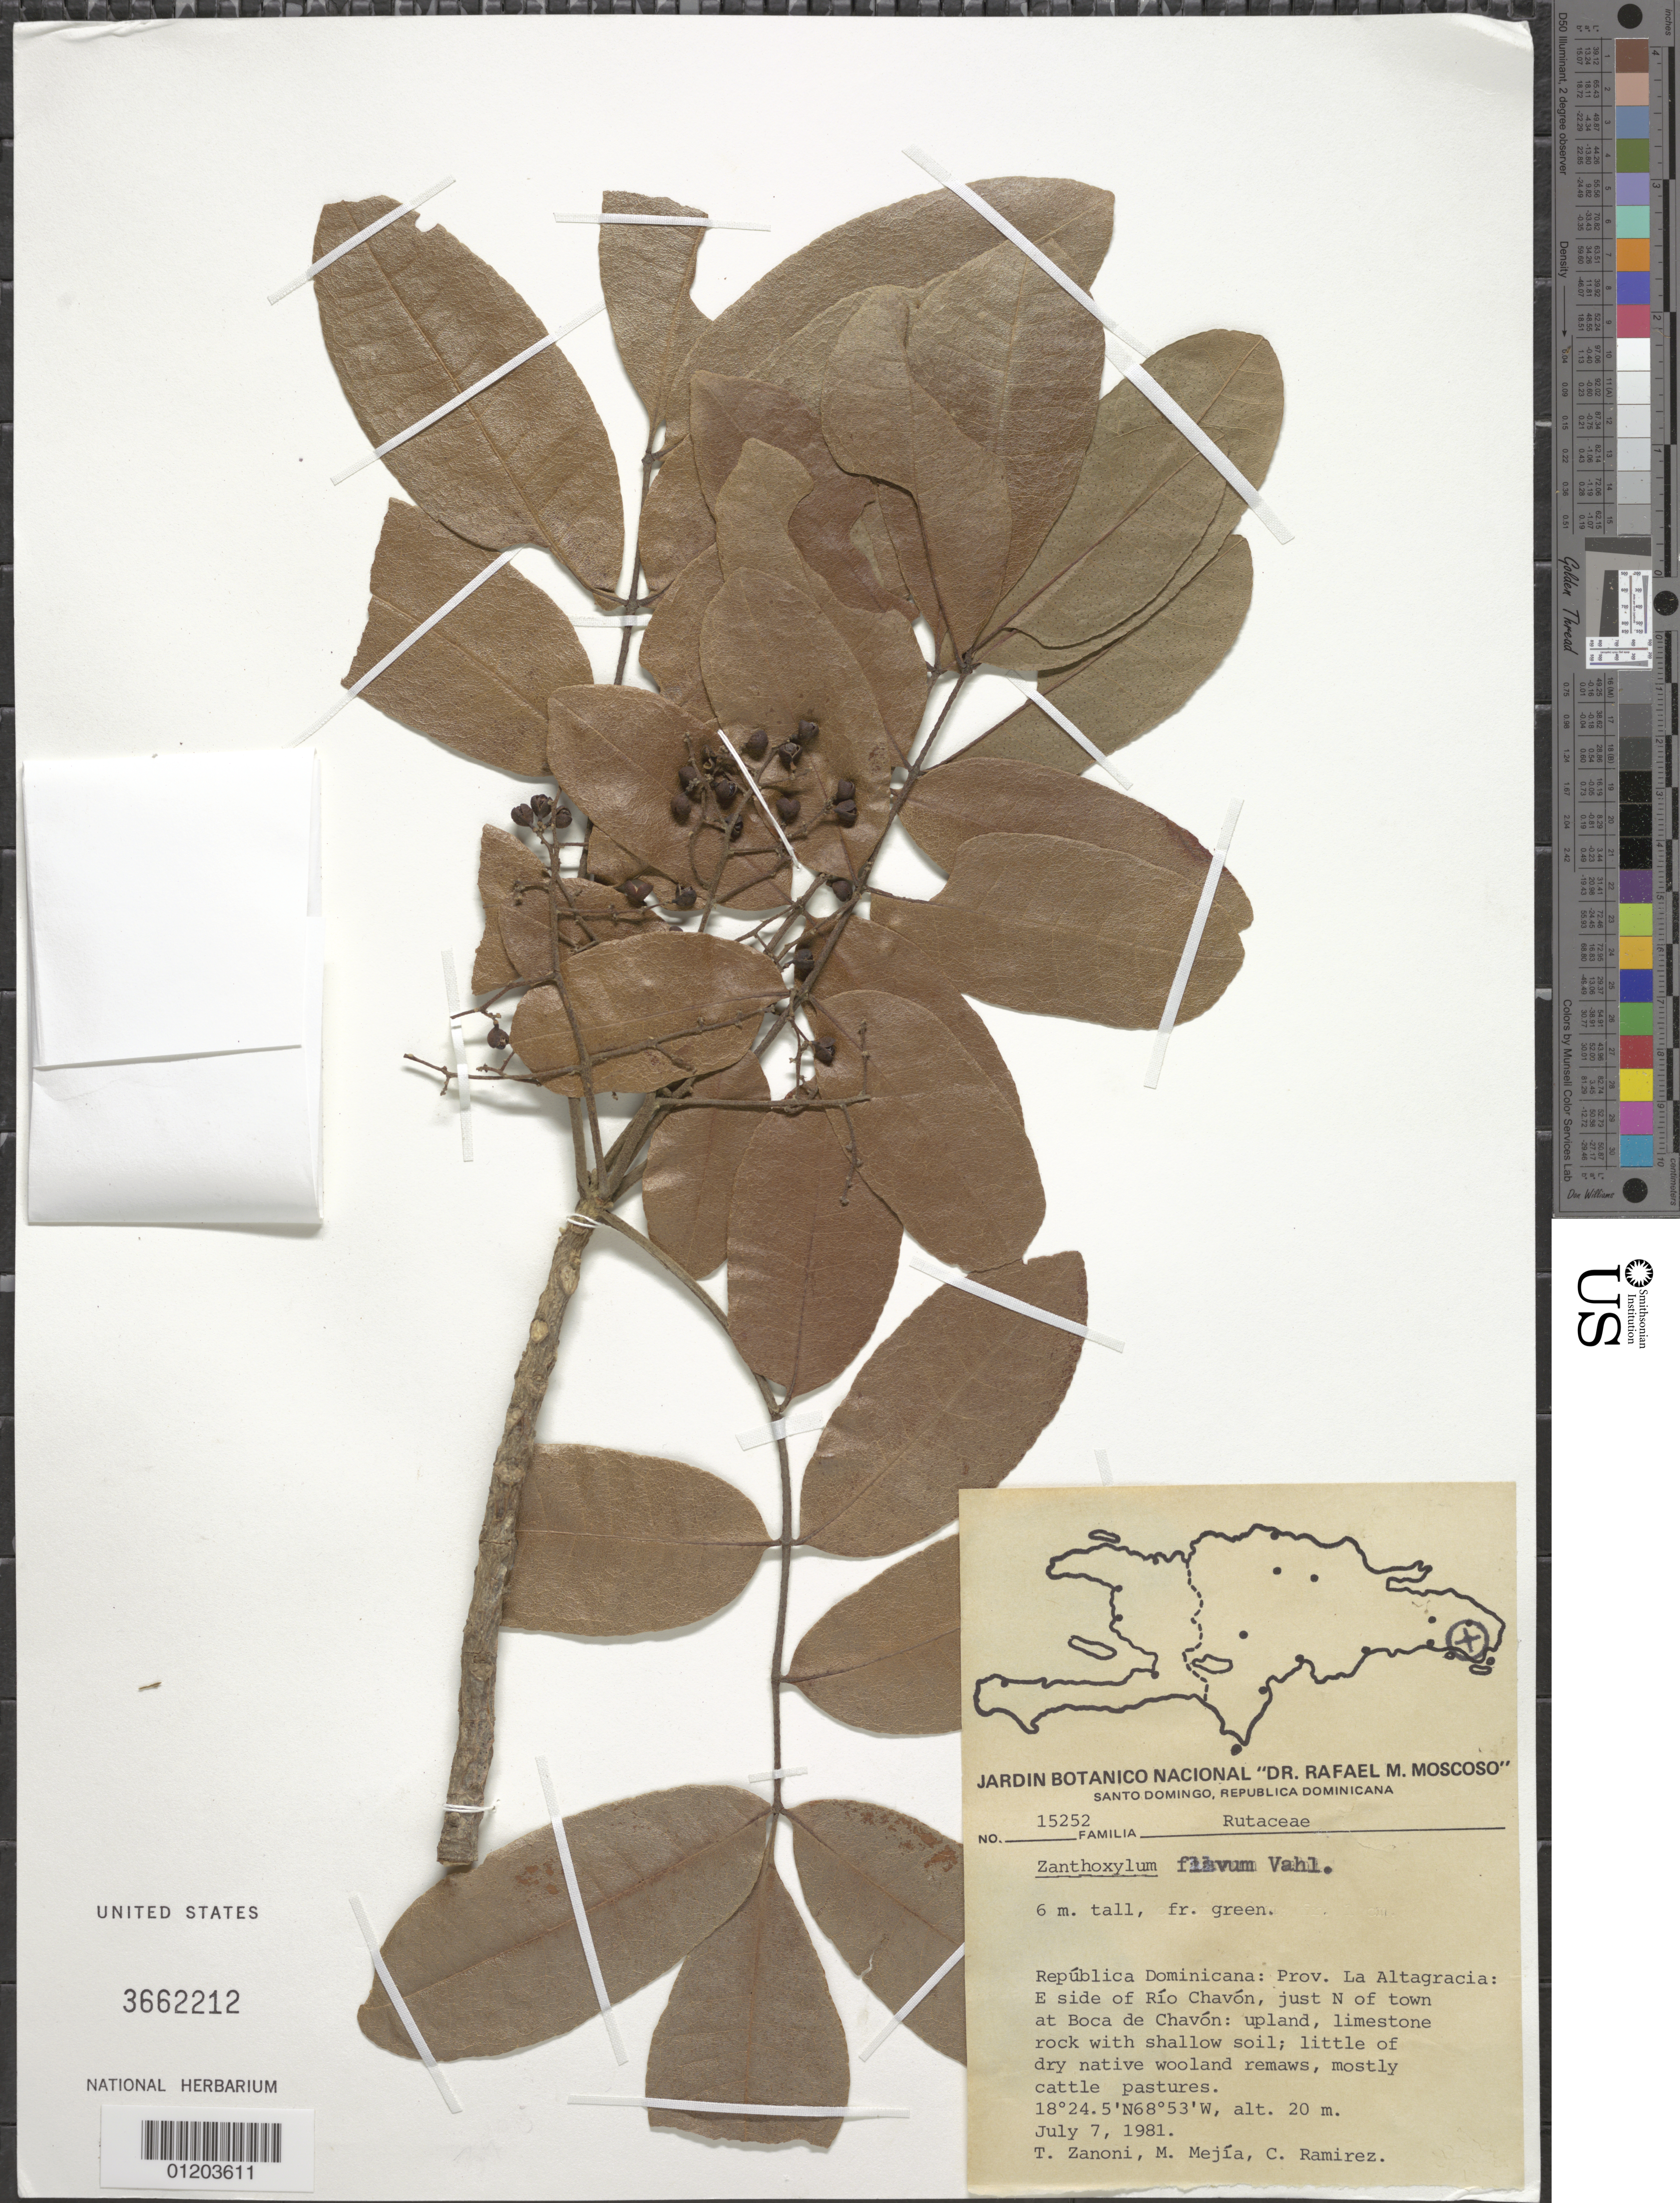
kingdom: Plantae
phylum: Tracheophyta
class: Magnoliopsida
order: Sapindales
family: Rutaceae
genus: Zanthoxylum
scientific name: Zanthoxylum flavum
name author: Vahl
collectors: T. A. Zanoni, M. Mejia & C. Ramirez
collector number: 15252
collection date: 1981-07-07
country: Dominican Republic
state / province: La Altagracia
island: Hispaniola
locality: Río Chavón, E side; just N of town at Boca de Chavón.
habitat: Upland, limestone rock with shallow soil; little of dry native woodland remains, mostly cattle pastures.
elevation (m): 20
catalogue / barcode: US 3662212